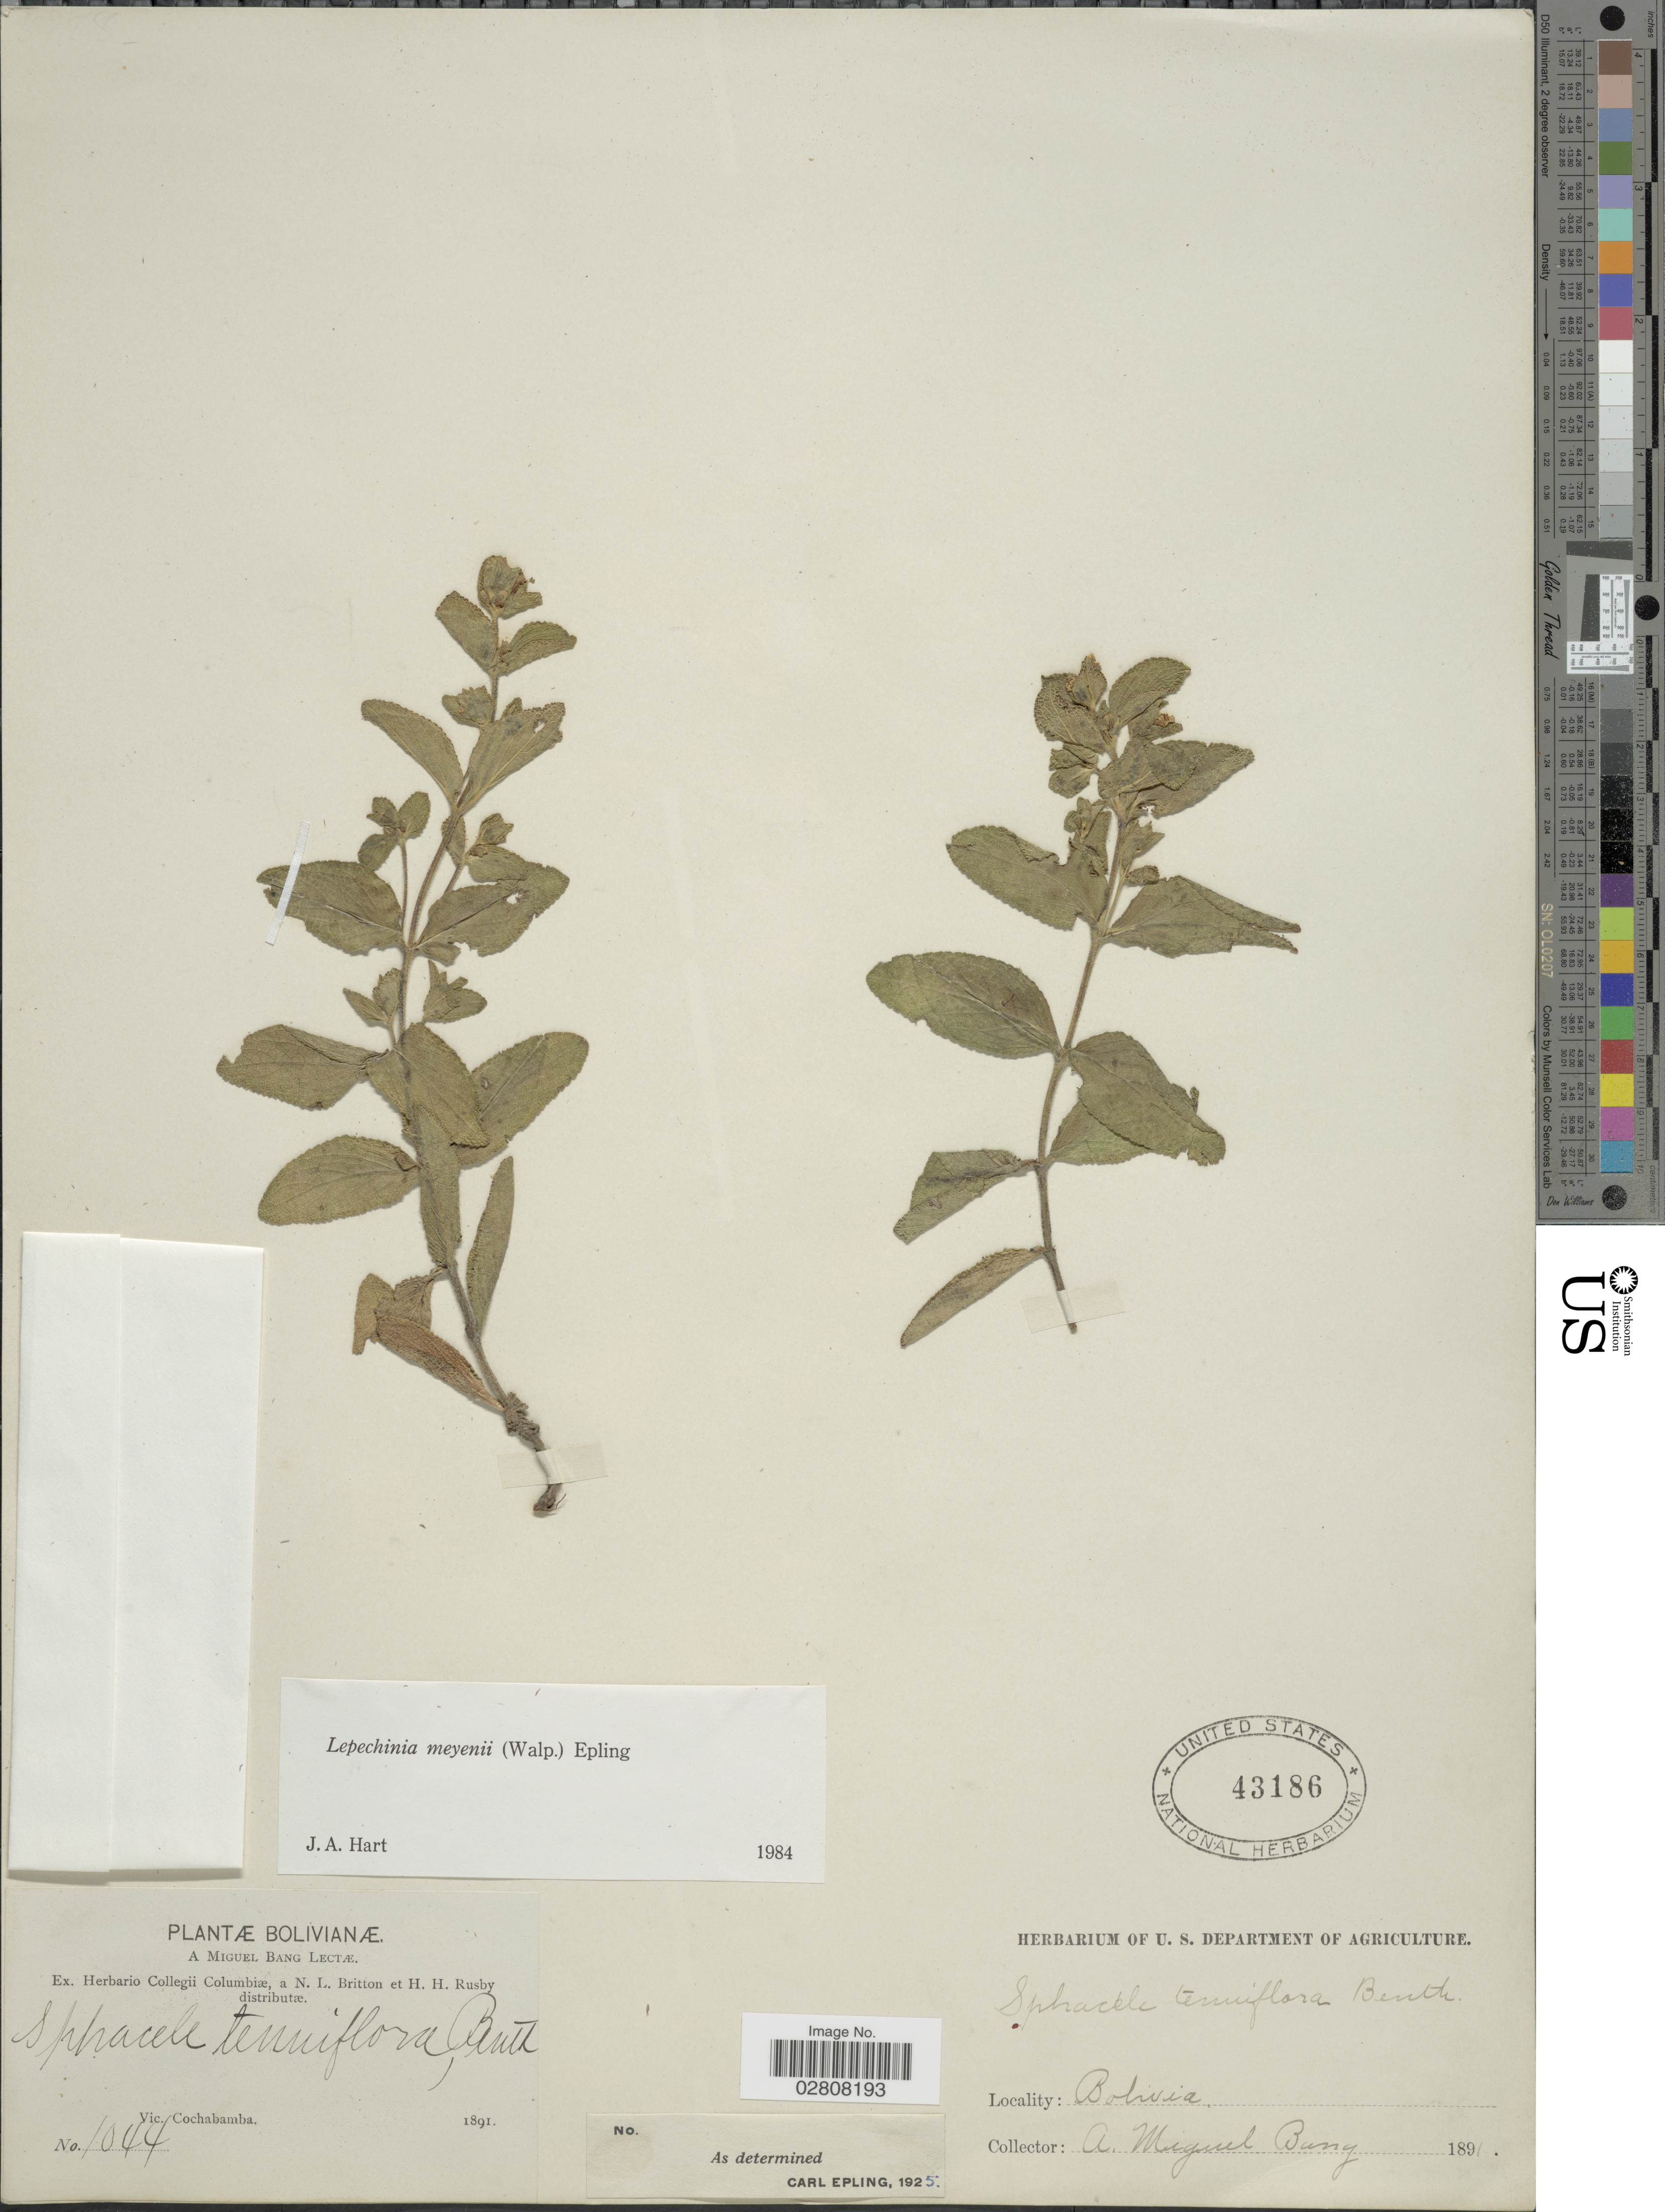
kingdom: Plantae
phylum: Tracheophyta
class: Magnoliopsida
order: Lamiales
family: Lamiaceae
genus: Lepechinia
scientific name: Lepechinia meyenii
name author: (Walp.) Epling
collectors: M. Bang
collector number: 1044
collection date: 1891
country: Bolivia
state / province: Cochabamba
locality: Vic. Cochabamba.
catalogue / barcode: US 43186